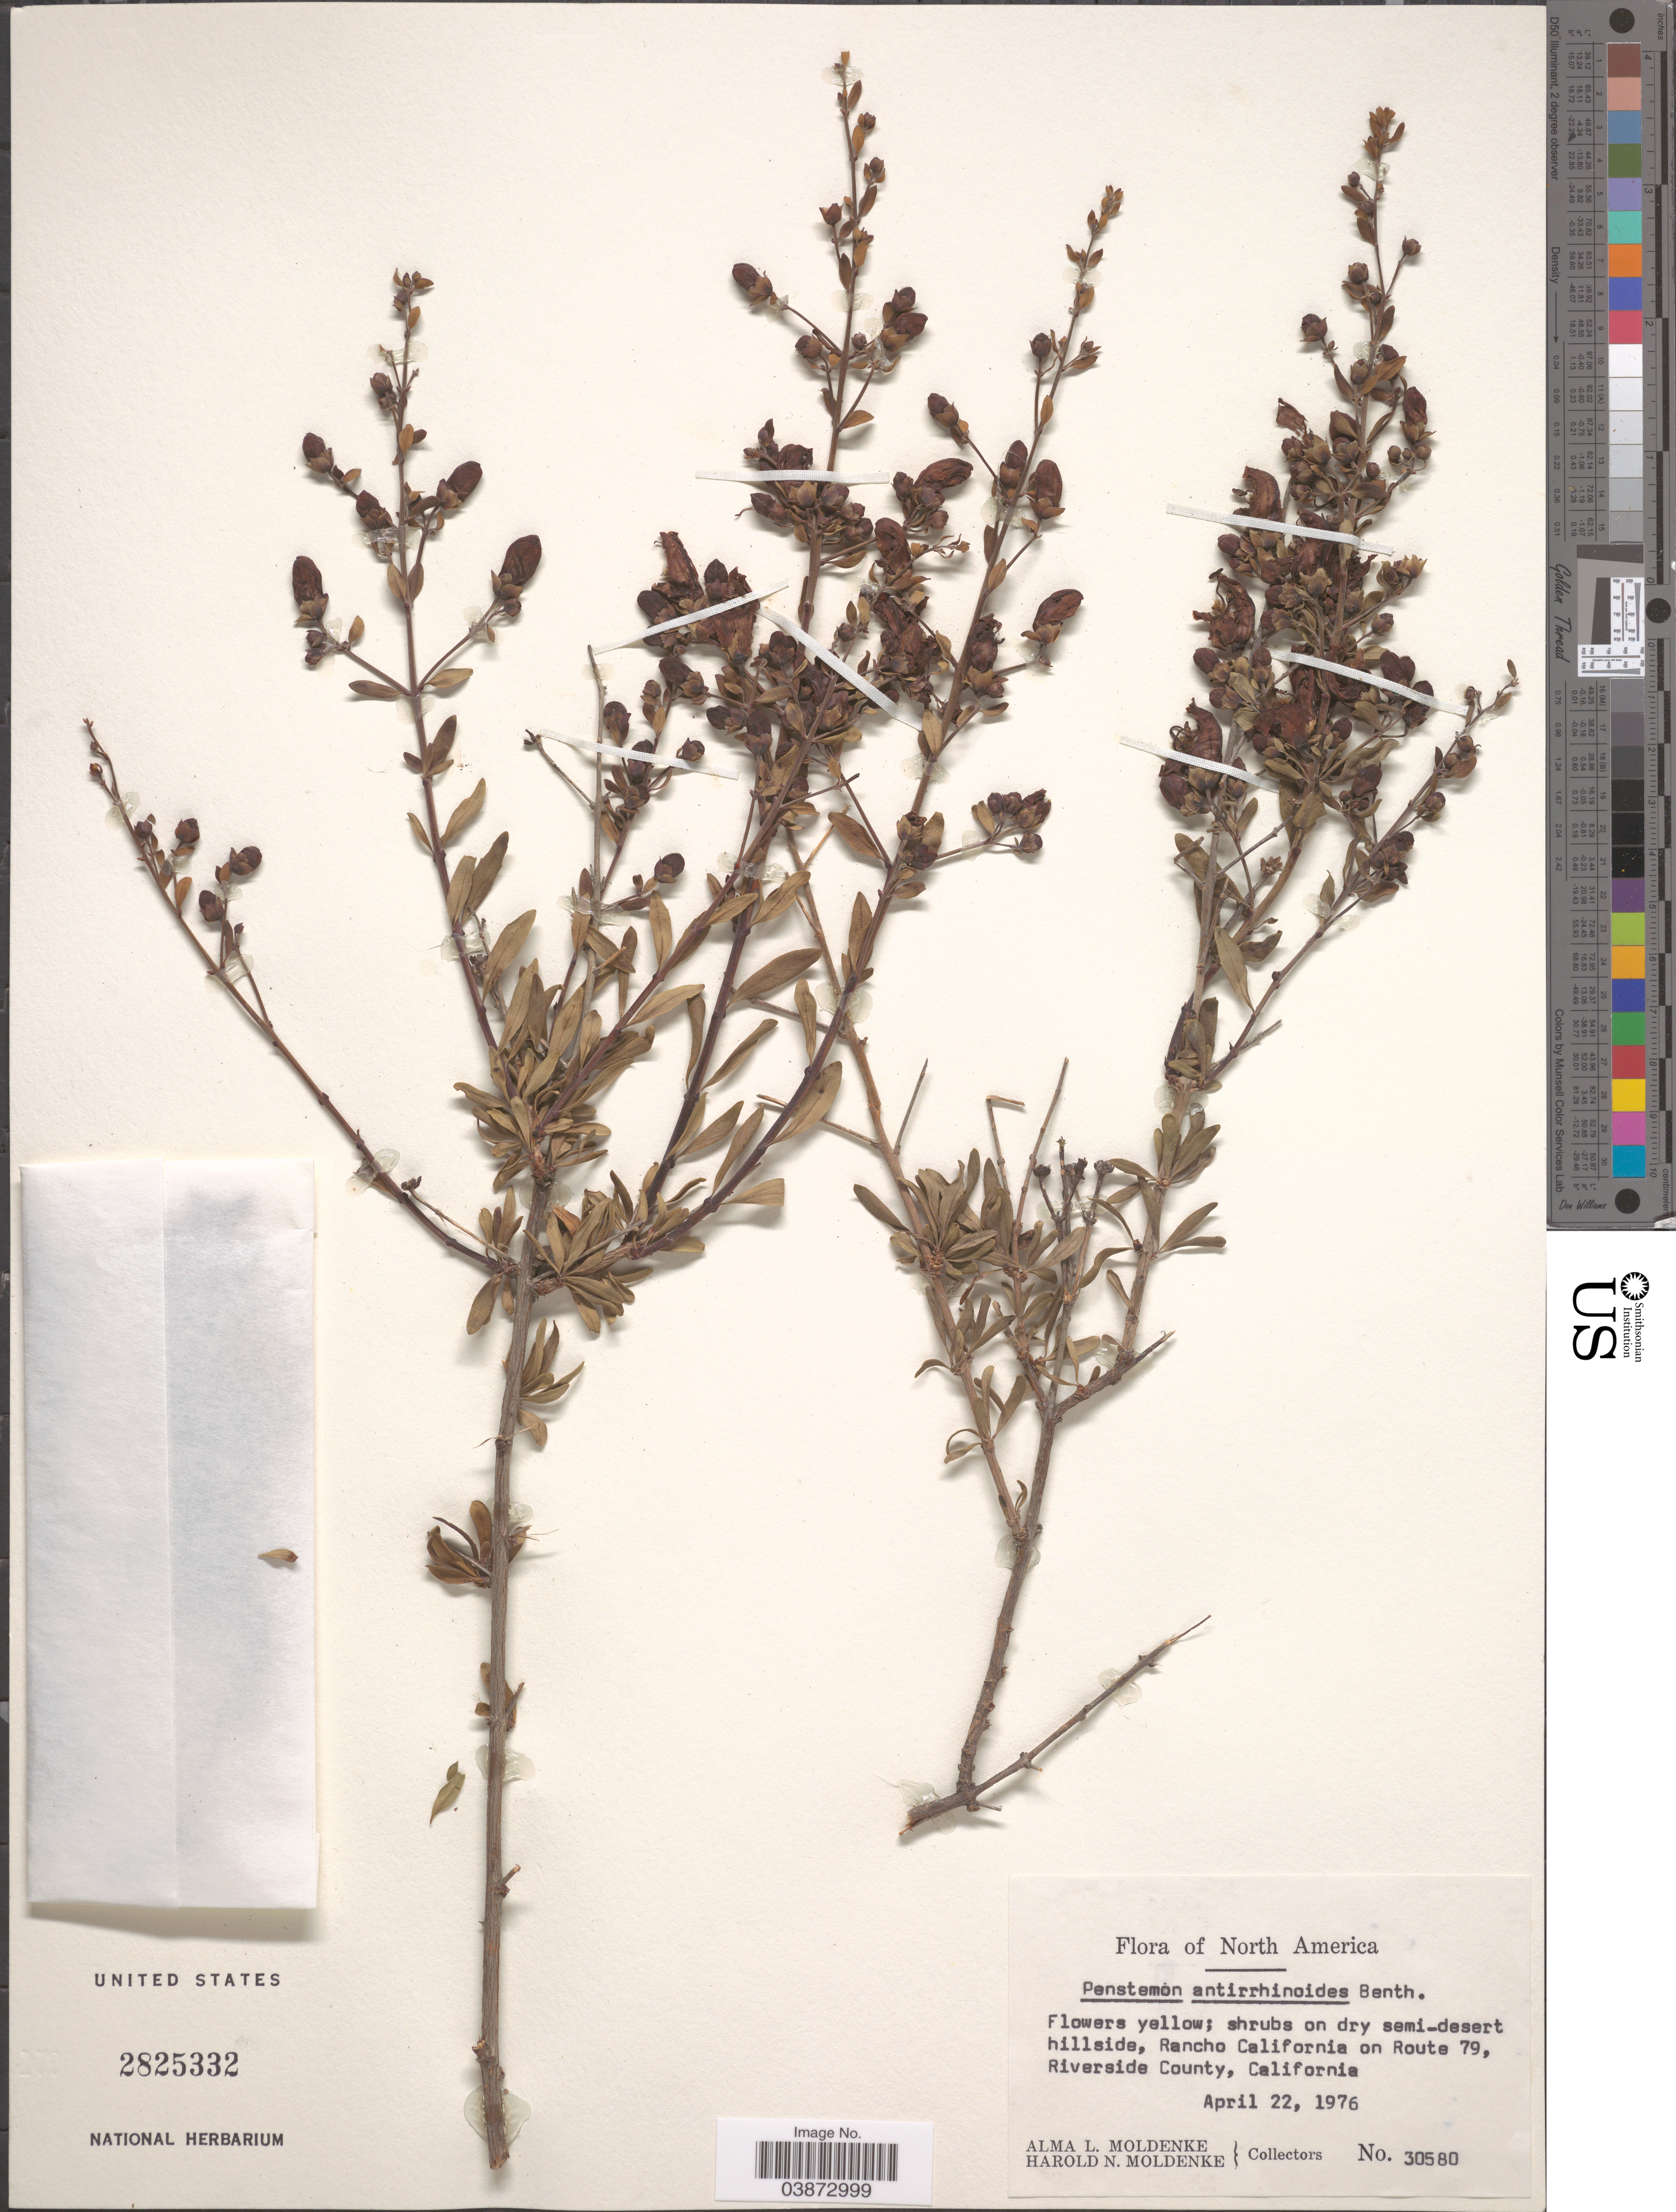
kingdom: Plantae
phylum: Tracheophyta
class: Magnoliopsida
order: Lamiales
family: Plantaginaceae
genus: Penstemon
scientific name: Penstemon antirrhinoides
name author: Benth.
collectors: A. L. Moldenke & H. N. Moldenke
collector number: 30580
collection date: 1976-04-22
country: United States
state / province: California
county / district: Riverside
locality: Rancho California on Route 79, Riverside County.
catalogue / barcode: US 2825332